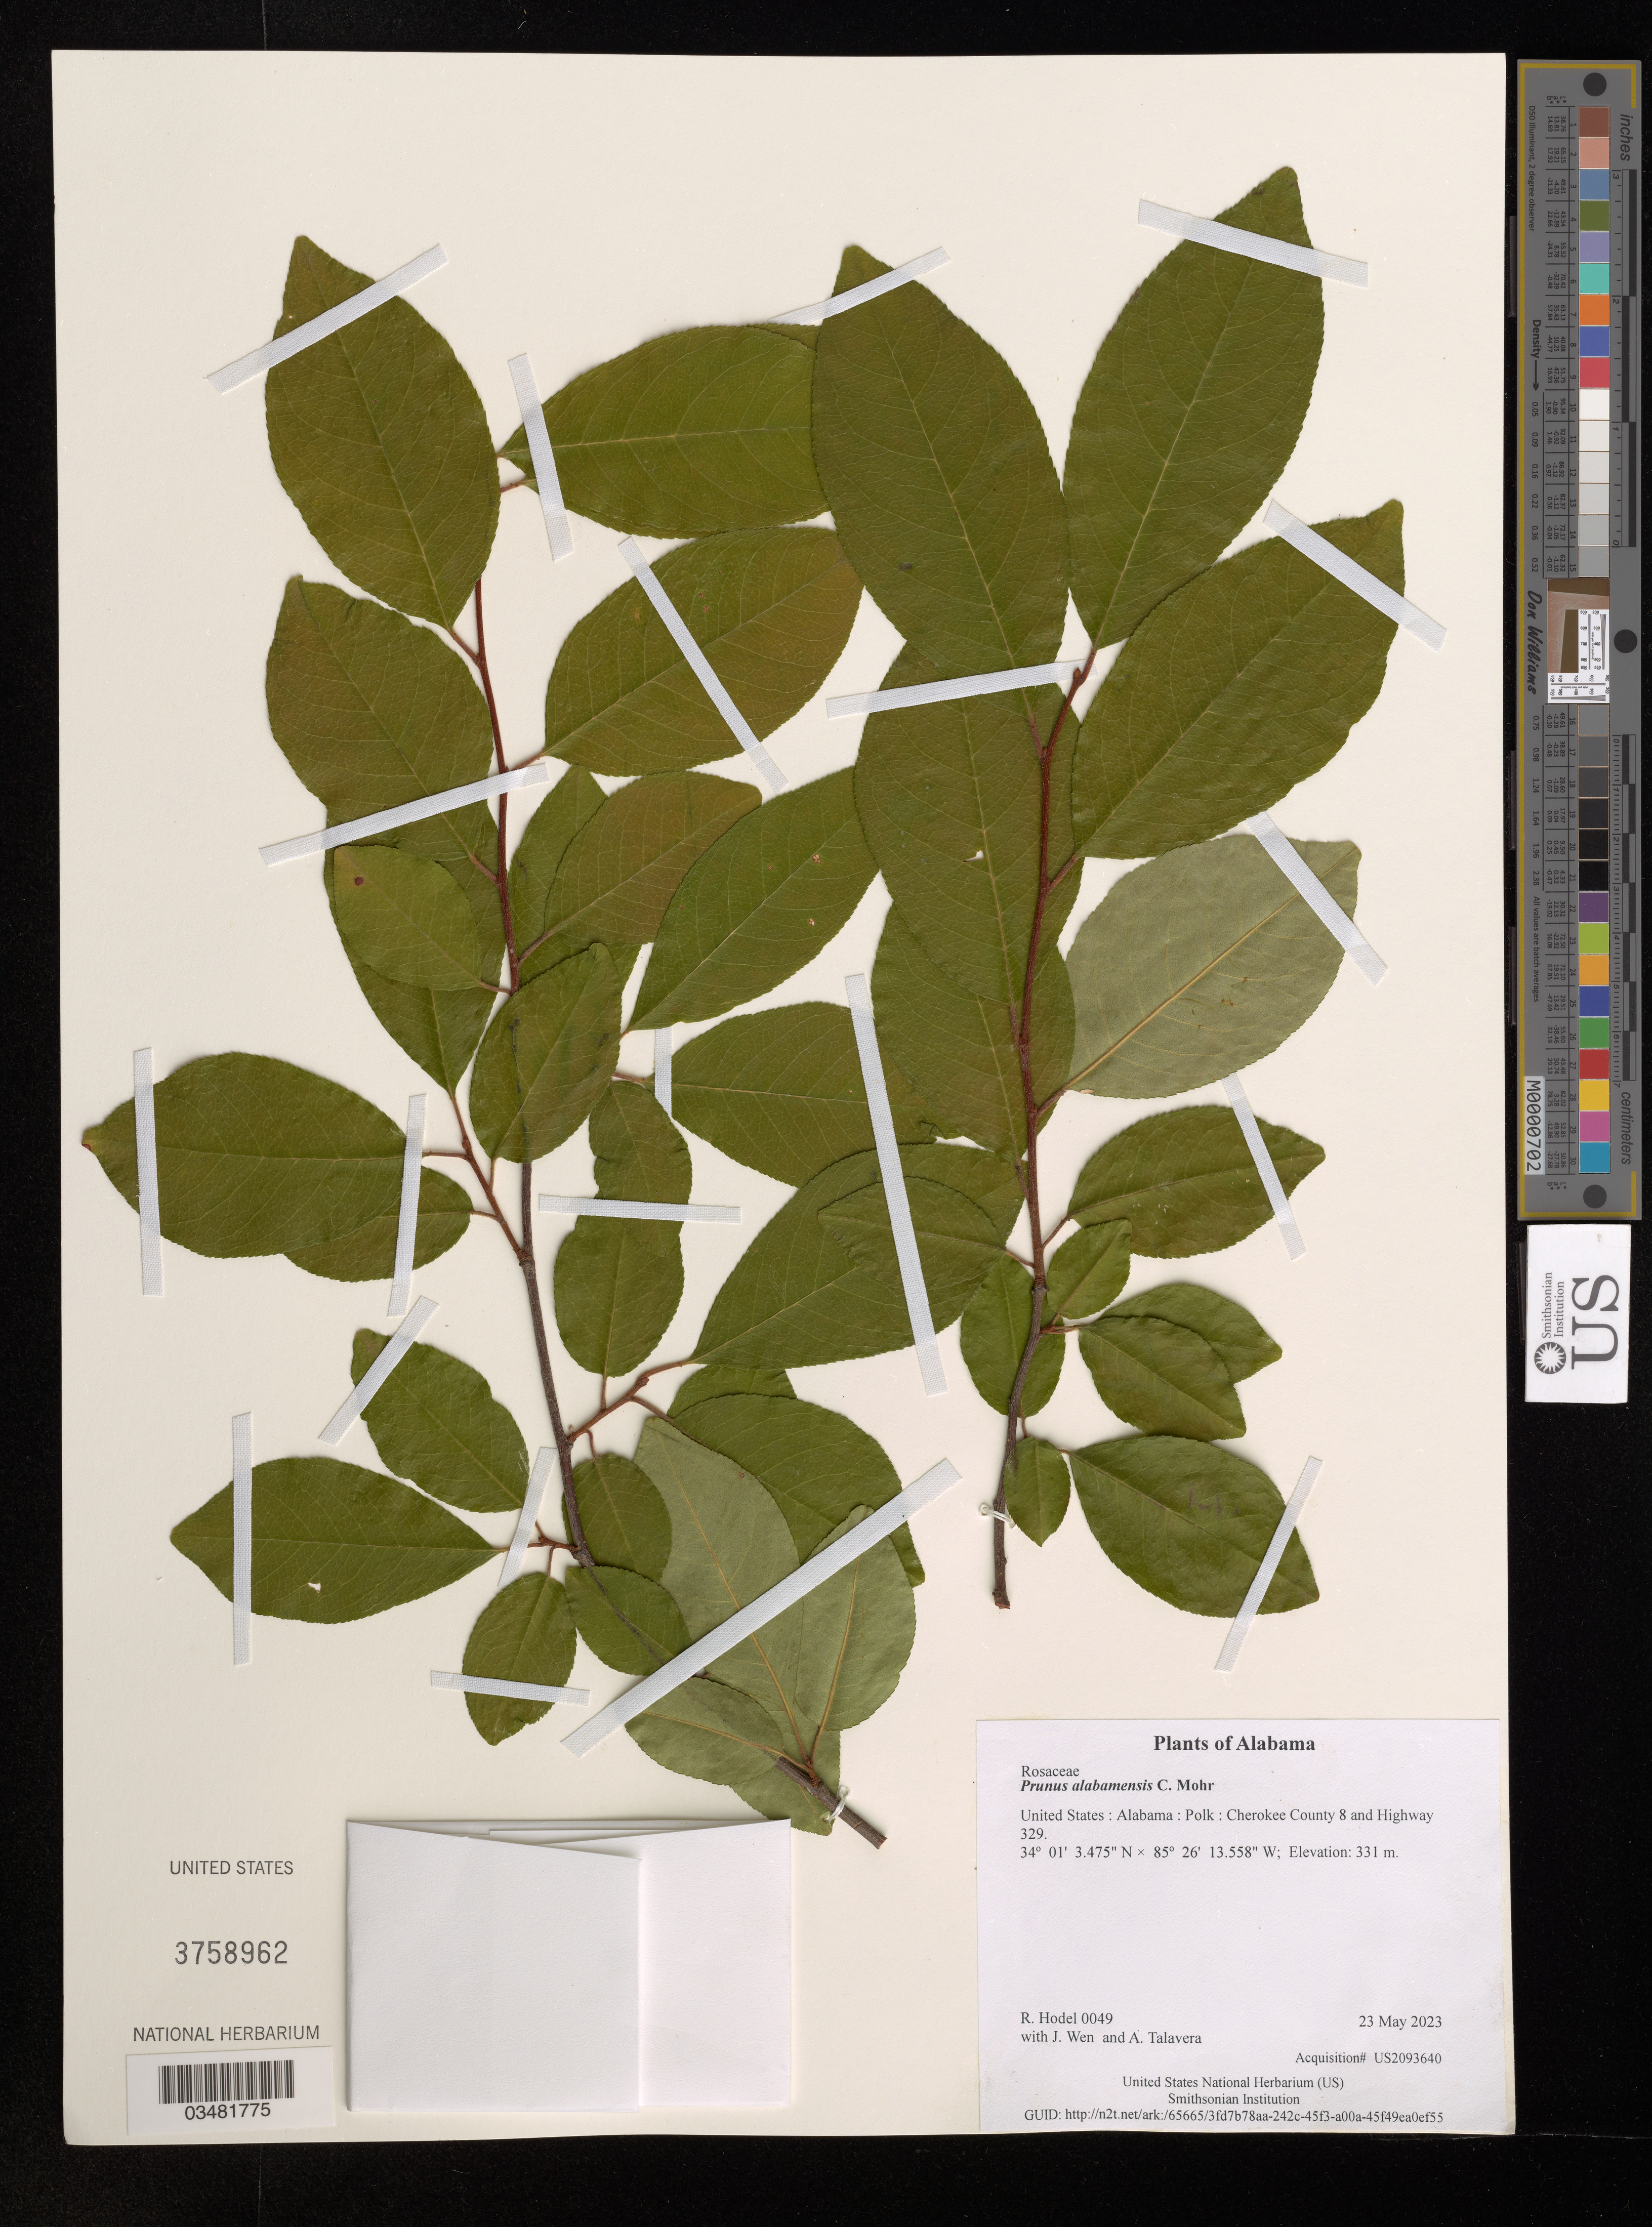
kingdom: Plantae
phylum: Tracheophyta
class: Magnoliopsida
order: Rosales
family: Rosaceae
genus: Prunus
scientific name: Prunus alabamensis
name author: C. Mohr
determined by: Hodel, Richard G. J.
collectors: R. Hodel, J. Wen & A. Talavera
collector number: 0049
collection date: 2023-05-23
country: United States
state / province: Alabama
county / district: Polk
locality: Cherokee County 8 and Highway 329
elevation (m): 331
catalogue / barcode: US 3758962